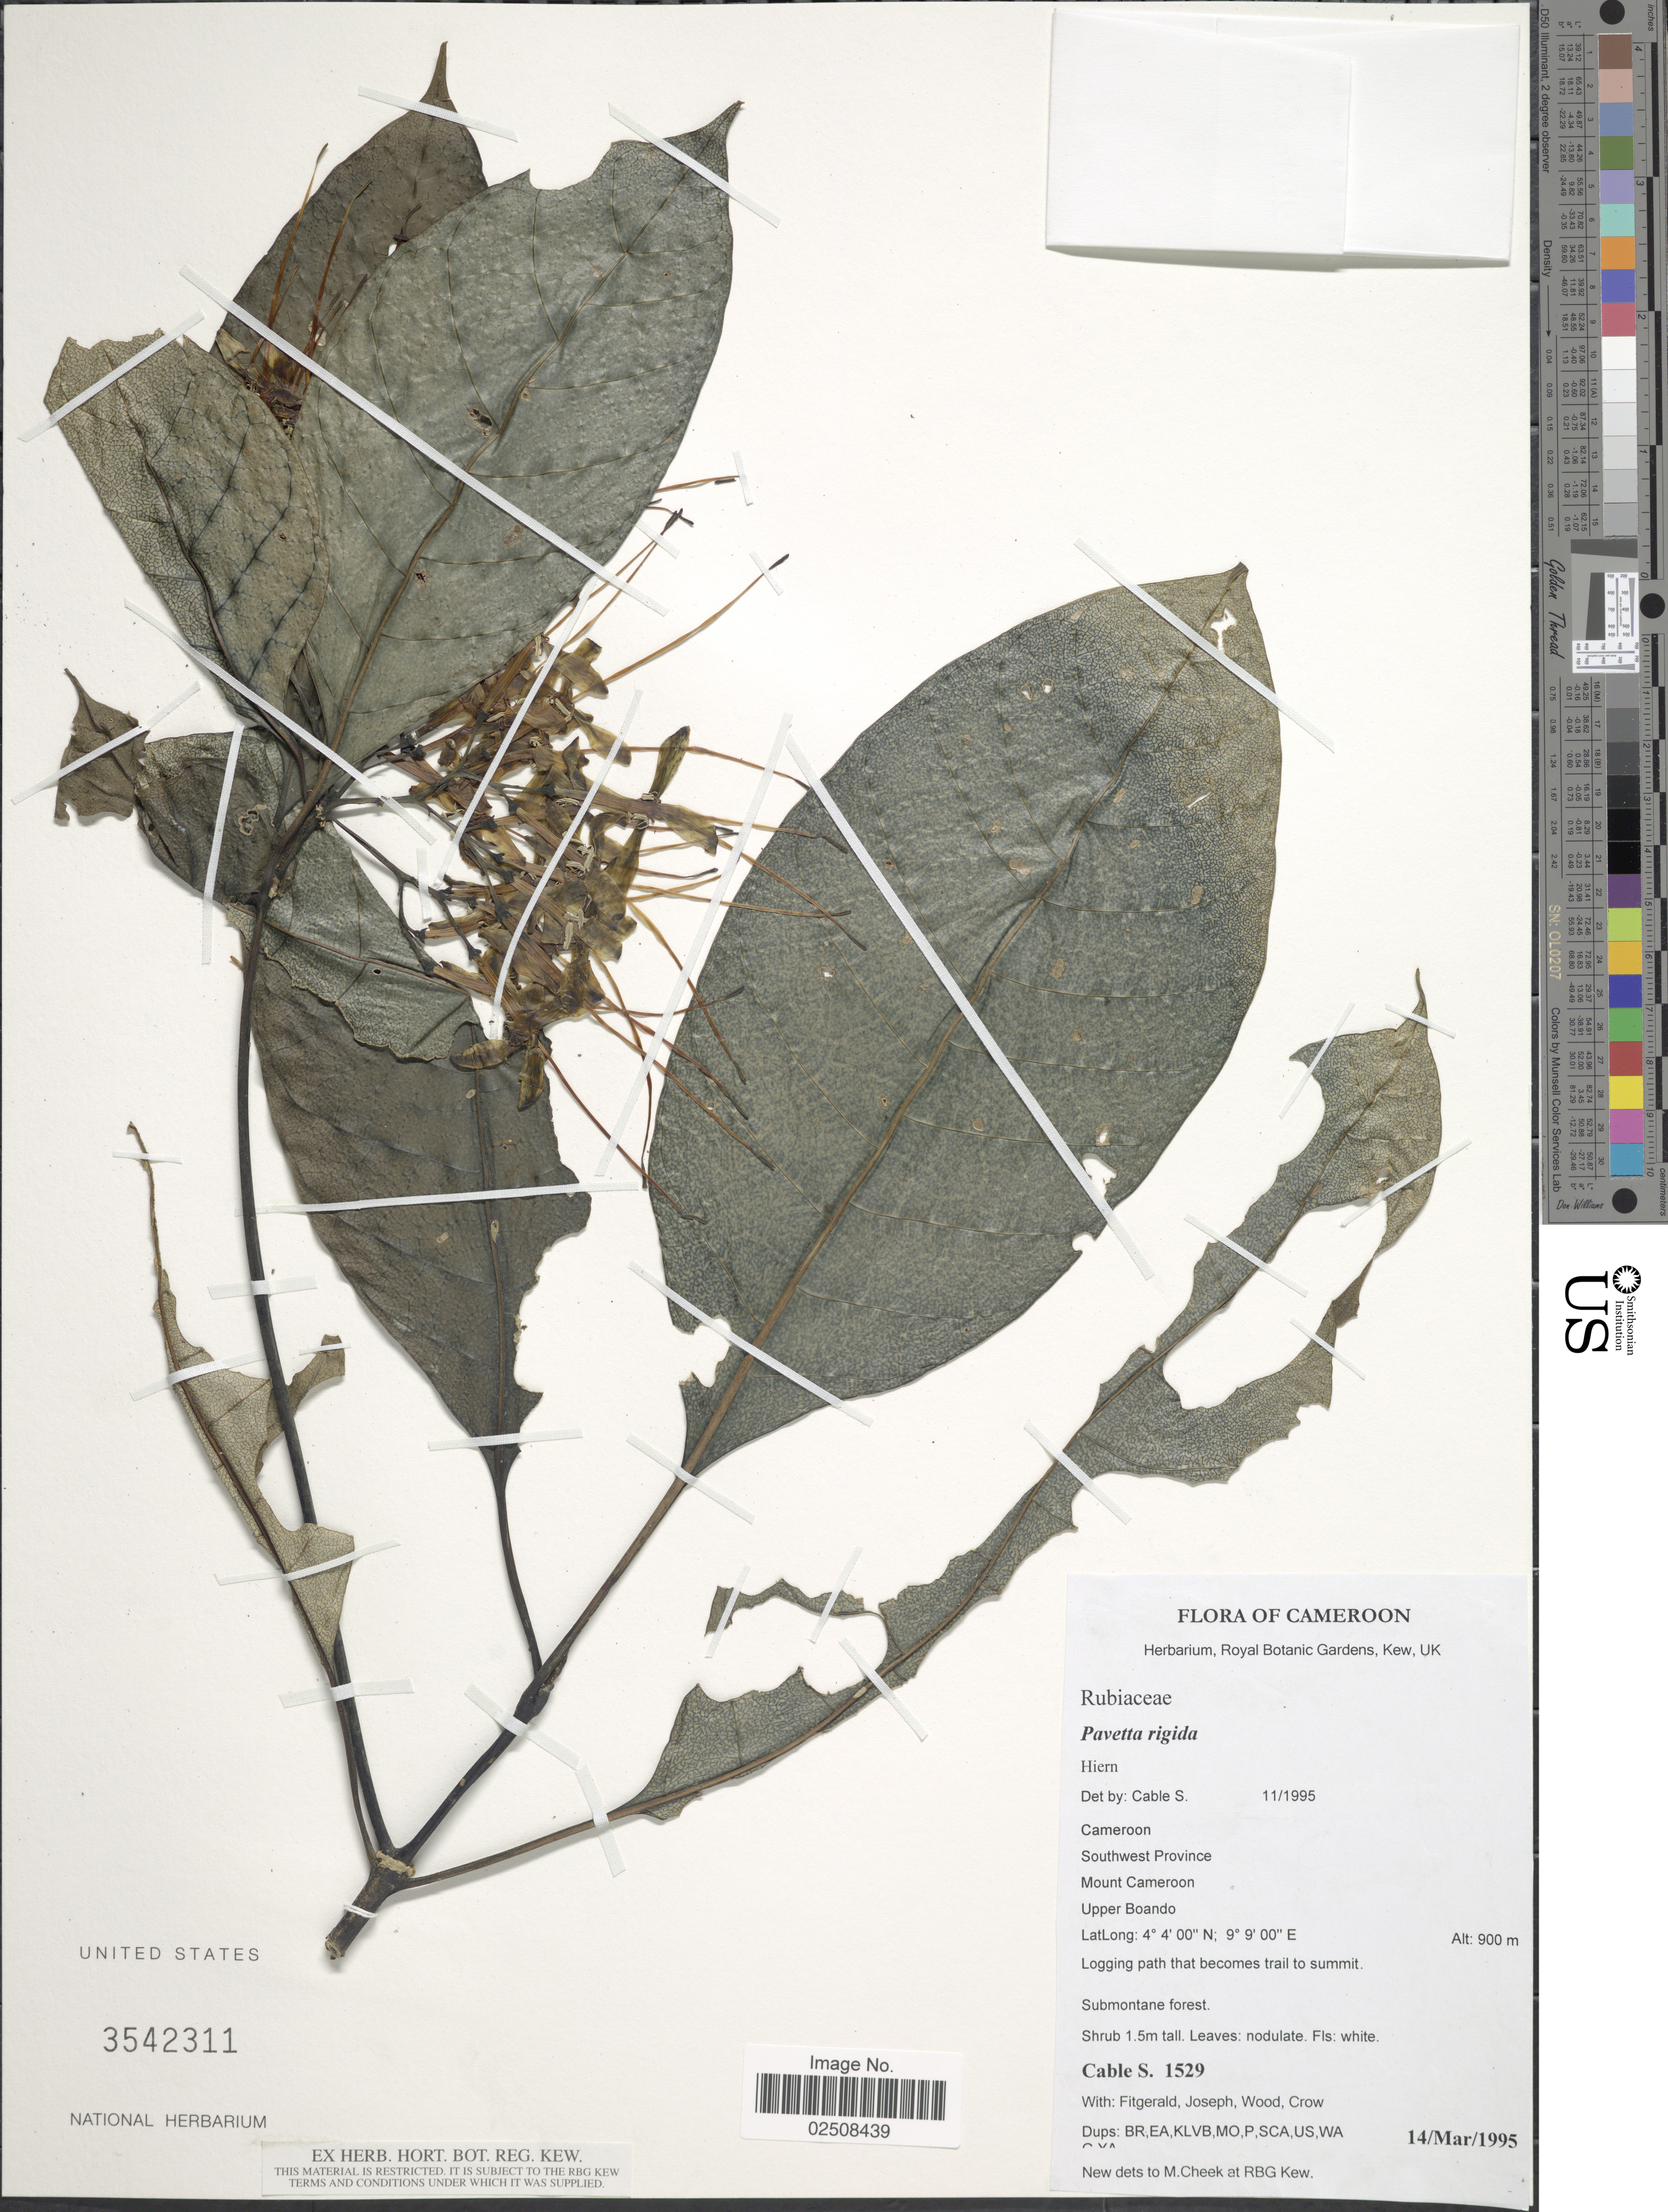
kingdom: Plantae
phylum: Tracheophyta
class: Magnoliopsida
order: Gentianales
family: Rubiaceae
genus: Pavetta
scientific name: Pavetta rigida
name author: Hiern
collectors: S. Cable, Fitgerald, -- Joseph, Wood & Crow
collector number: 1529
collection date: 1995-03-14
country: Cameroon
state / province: Sud-Ouest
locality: Southwest Province. Mount Cameroon. Upper Boando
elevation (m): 900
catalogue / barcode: US 3542311